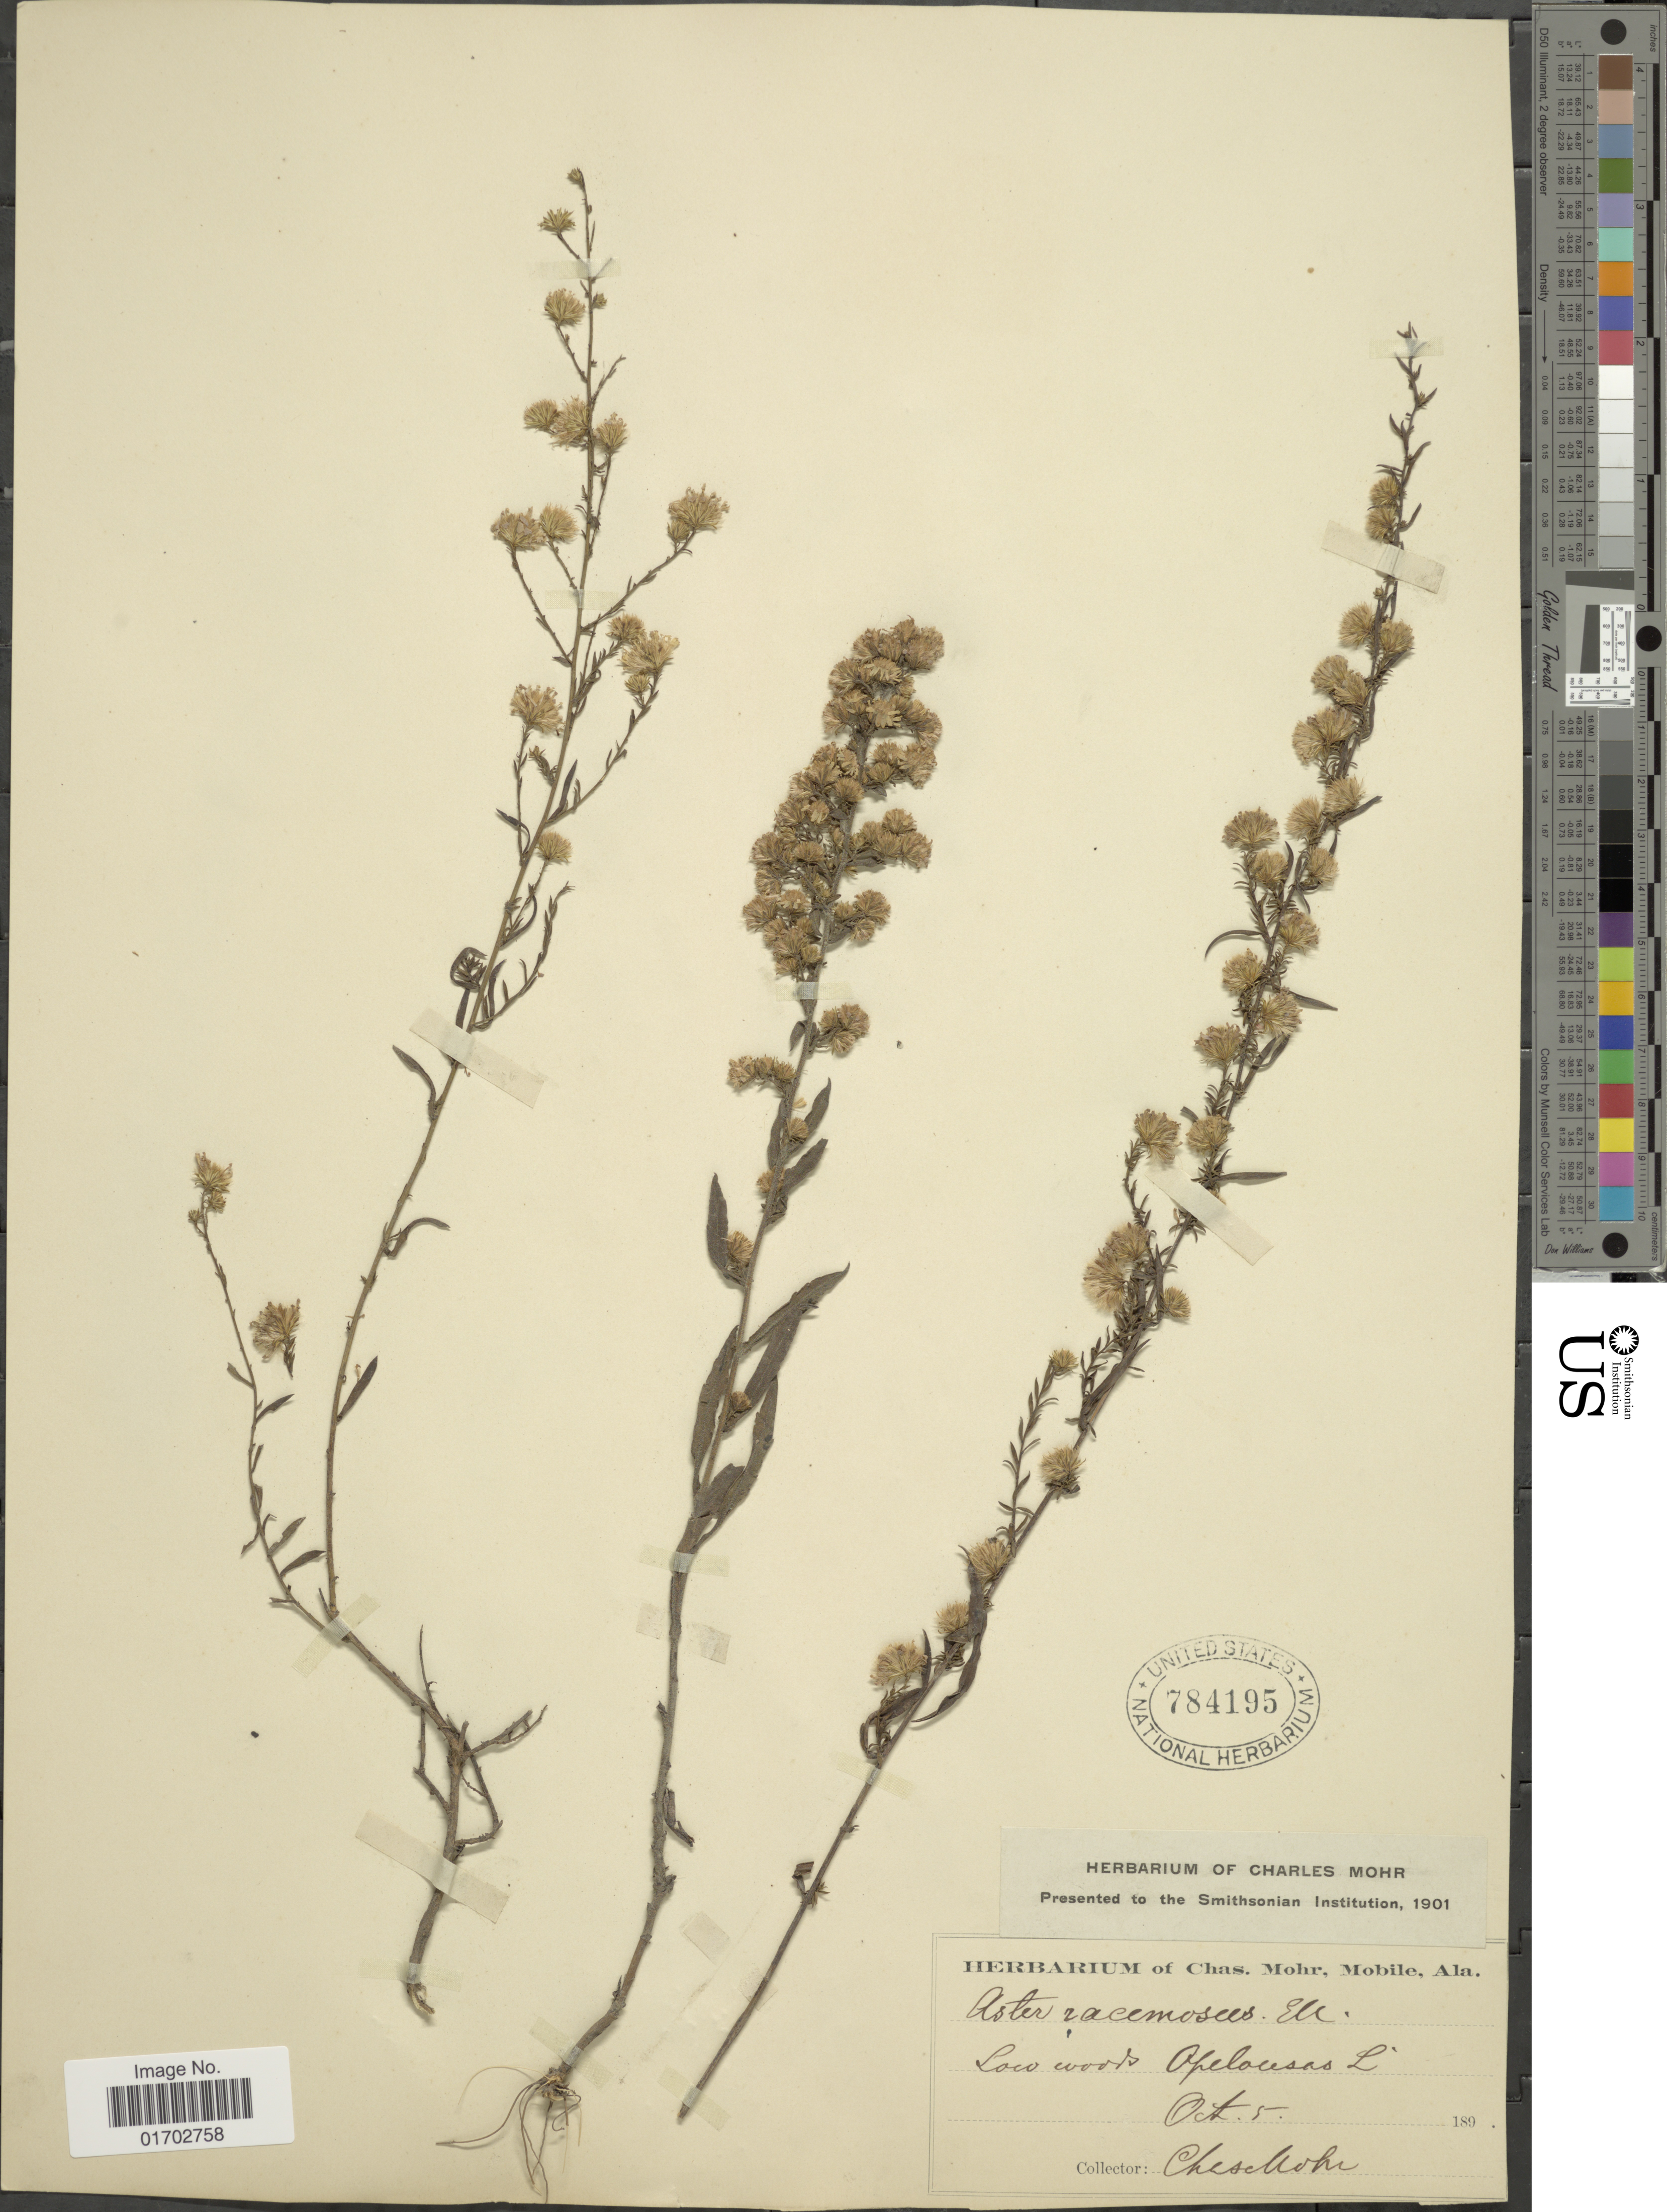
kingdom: Plantae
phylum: Tracheophyta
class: Magnoliopsida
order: Asterales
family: Asteraceae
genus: Symphyotrichum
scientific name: Symphyotrichum racemosum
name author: (Elliott) G.L. Nesom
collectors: Mohr, C. T. (herbarium)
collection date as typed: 189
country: United States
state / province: Louisiana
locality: Opelousas L.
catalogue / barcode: US 784195